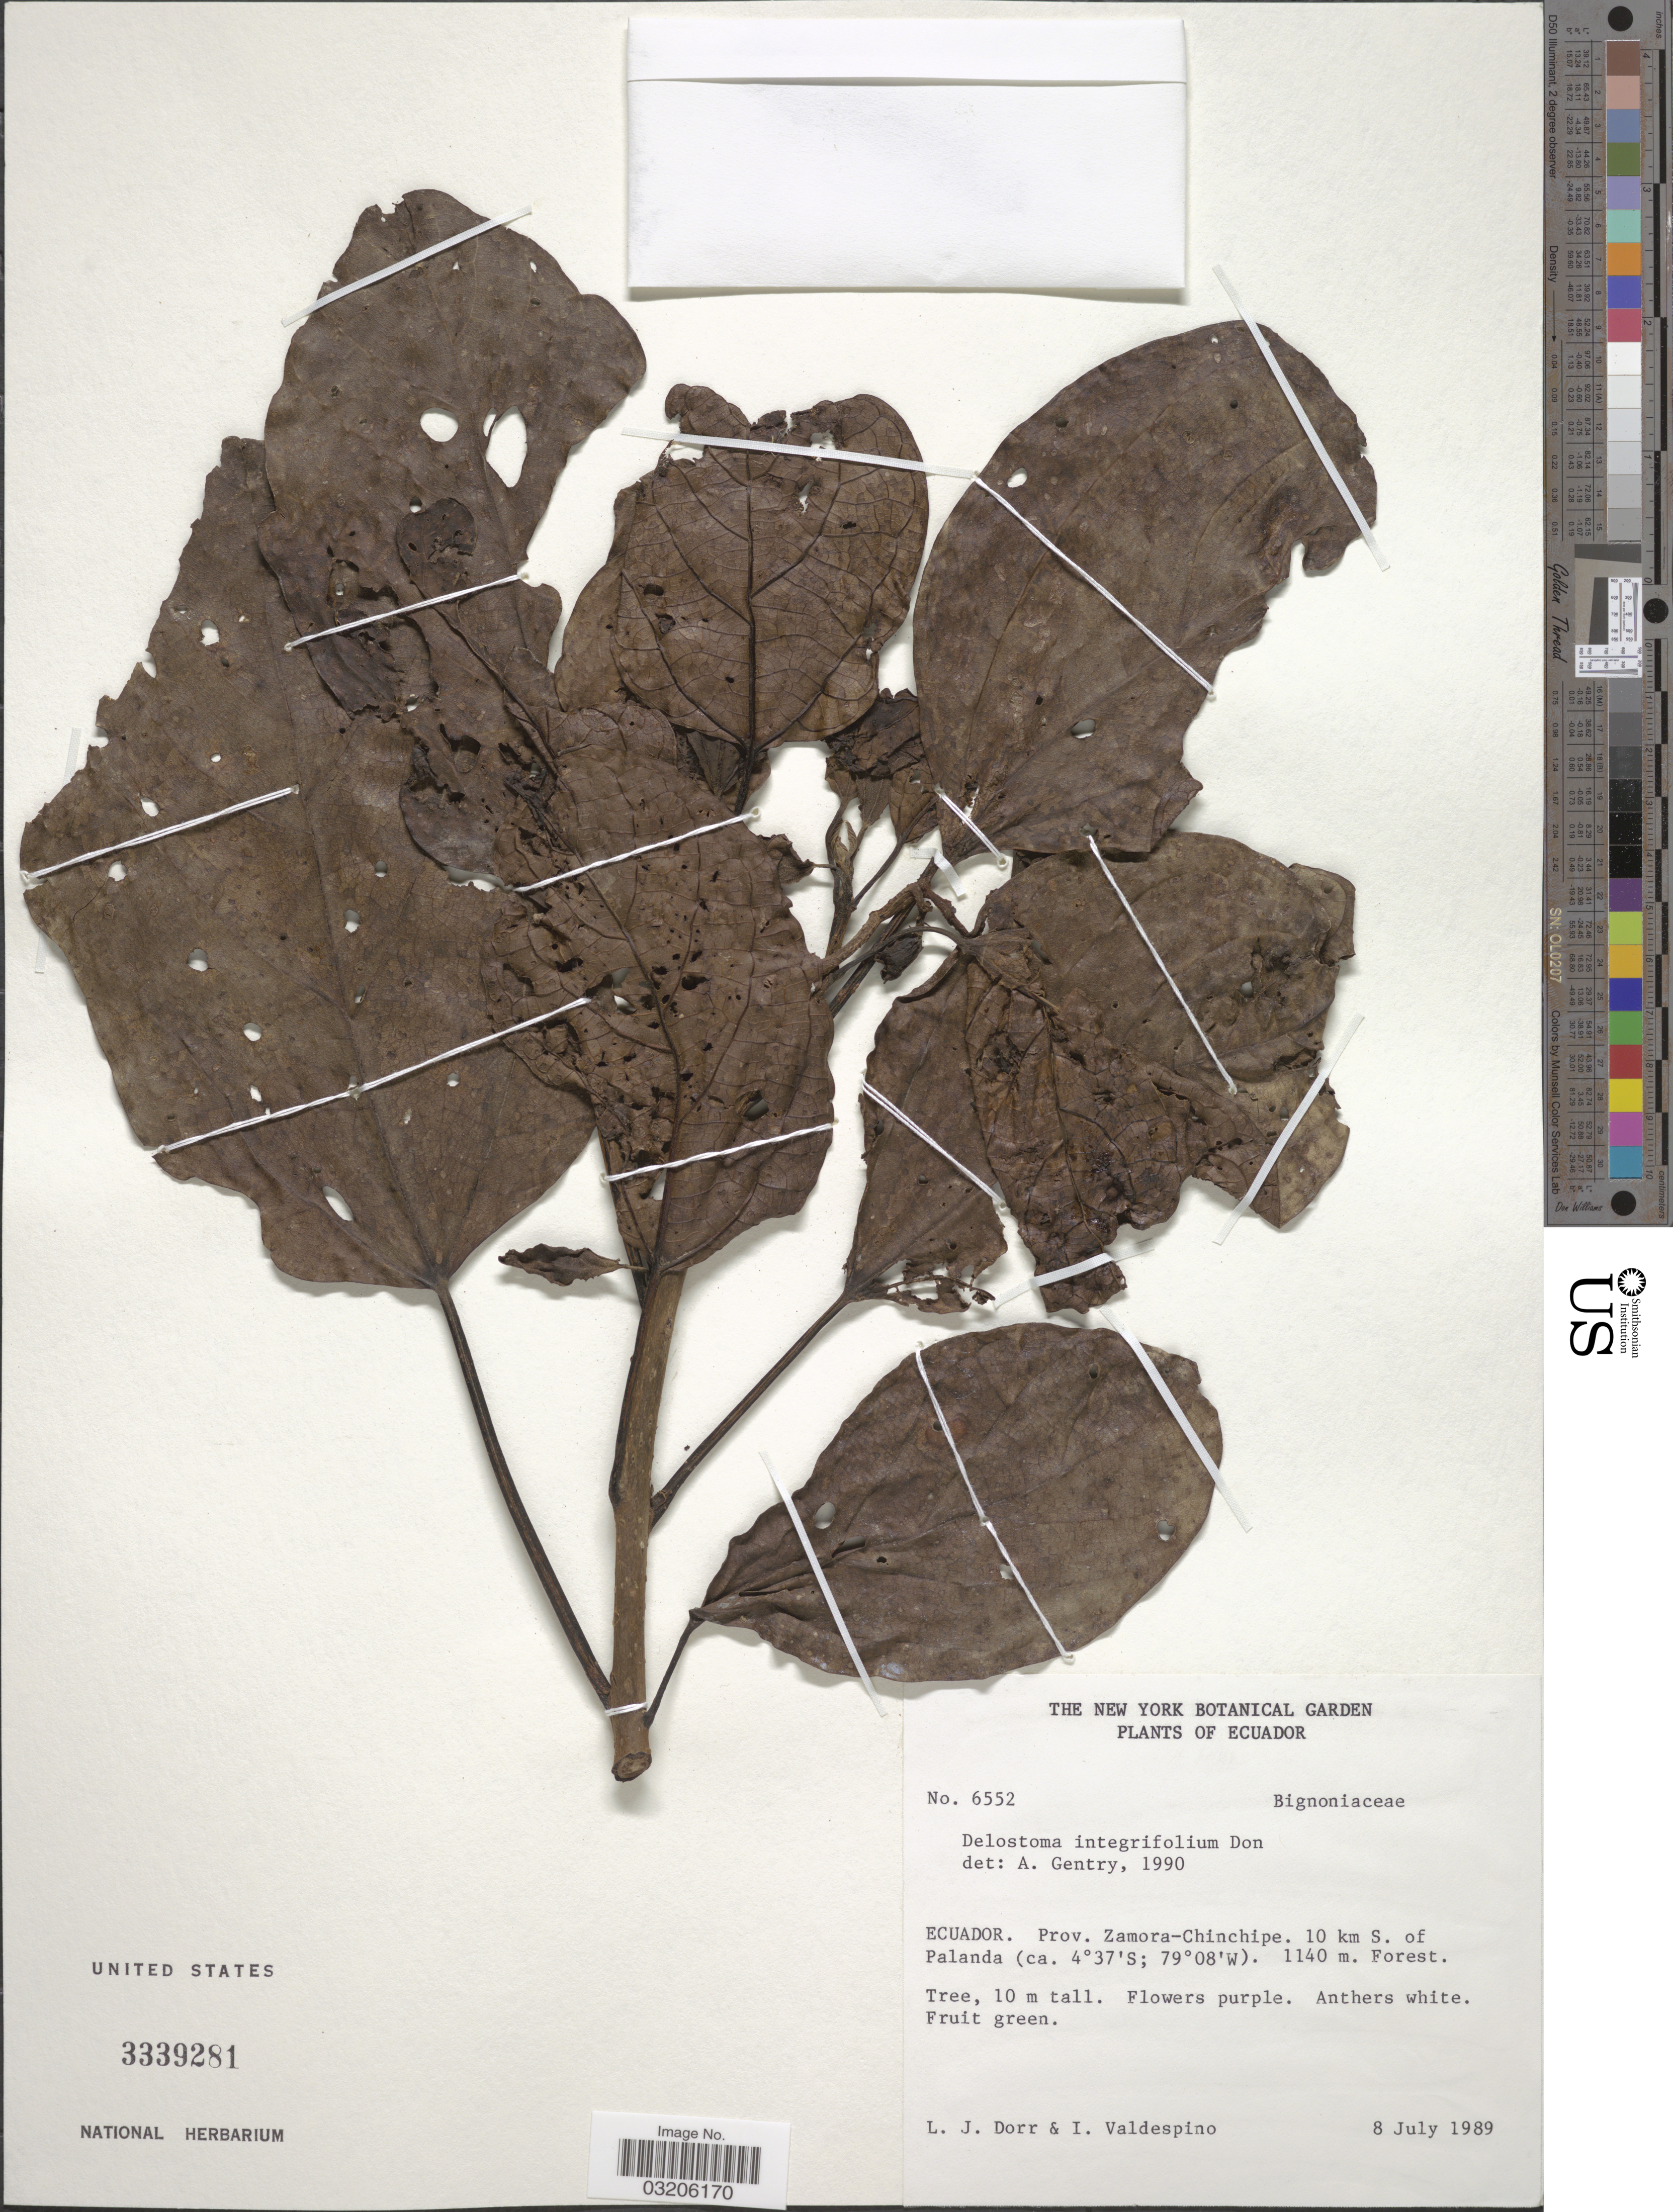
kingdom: Plantae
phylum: Tracheophyta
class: Magnoliopsida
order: Lamiales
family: Bignoniaceae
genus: Delostoma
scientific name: Delostoma integrifolium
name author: D. Don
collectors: L. J. Dorr & I. Valdespino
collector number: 6552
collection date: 1989-07-08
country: Ecuador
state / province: Zamora-Chinchipe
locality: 10 km S. of Palanda.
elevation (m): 1140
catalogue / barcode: US 3339281